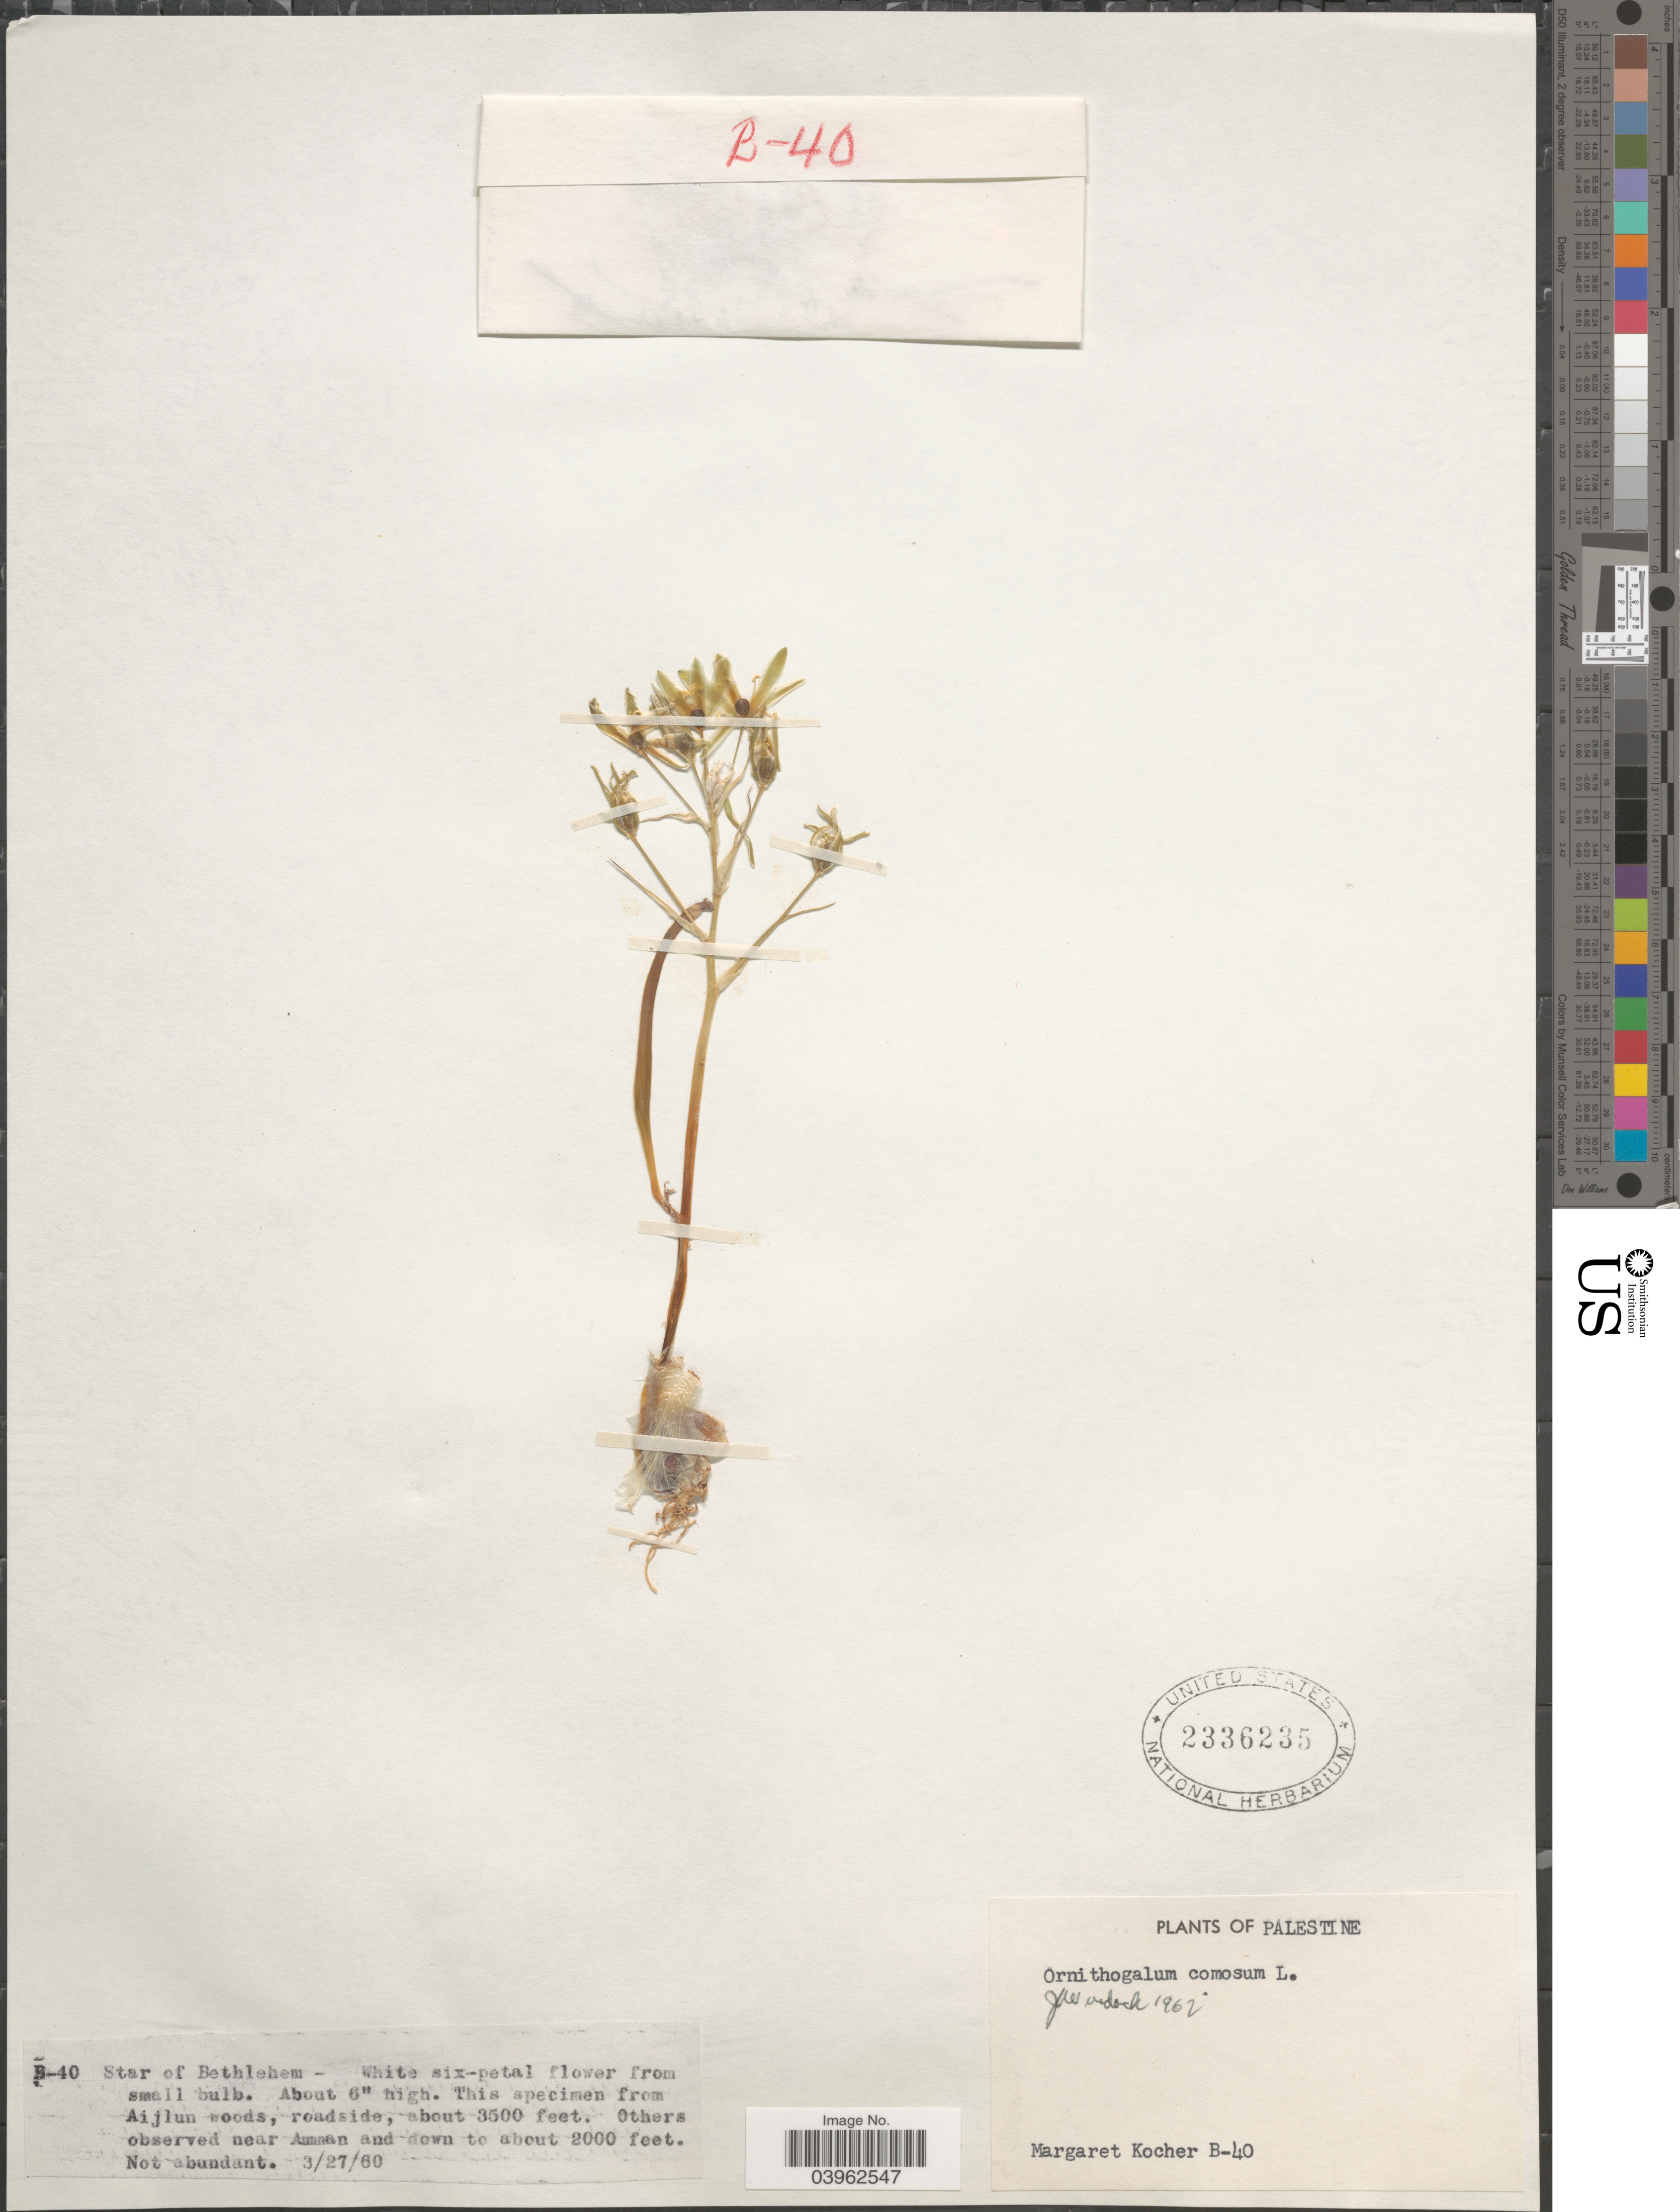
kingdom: Plantae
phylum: Tracheophyta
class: Liliopsida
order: Asparagales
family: Asparagaceae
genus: Ornithogalum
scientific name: Ornithogalum comosum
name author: L.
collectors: M. Kocher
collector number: B-40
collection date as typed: Transcribed d/m/y: 27/3/60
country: Israel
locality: From Aijlun woods. Near Amman. Palestine.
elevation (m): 610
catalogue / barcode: US 2336235